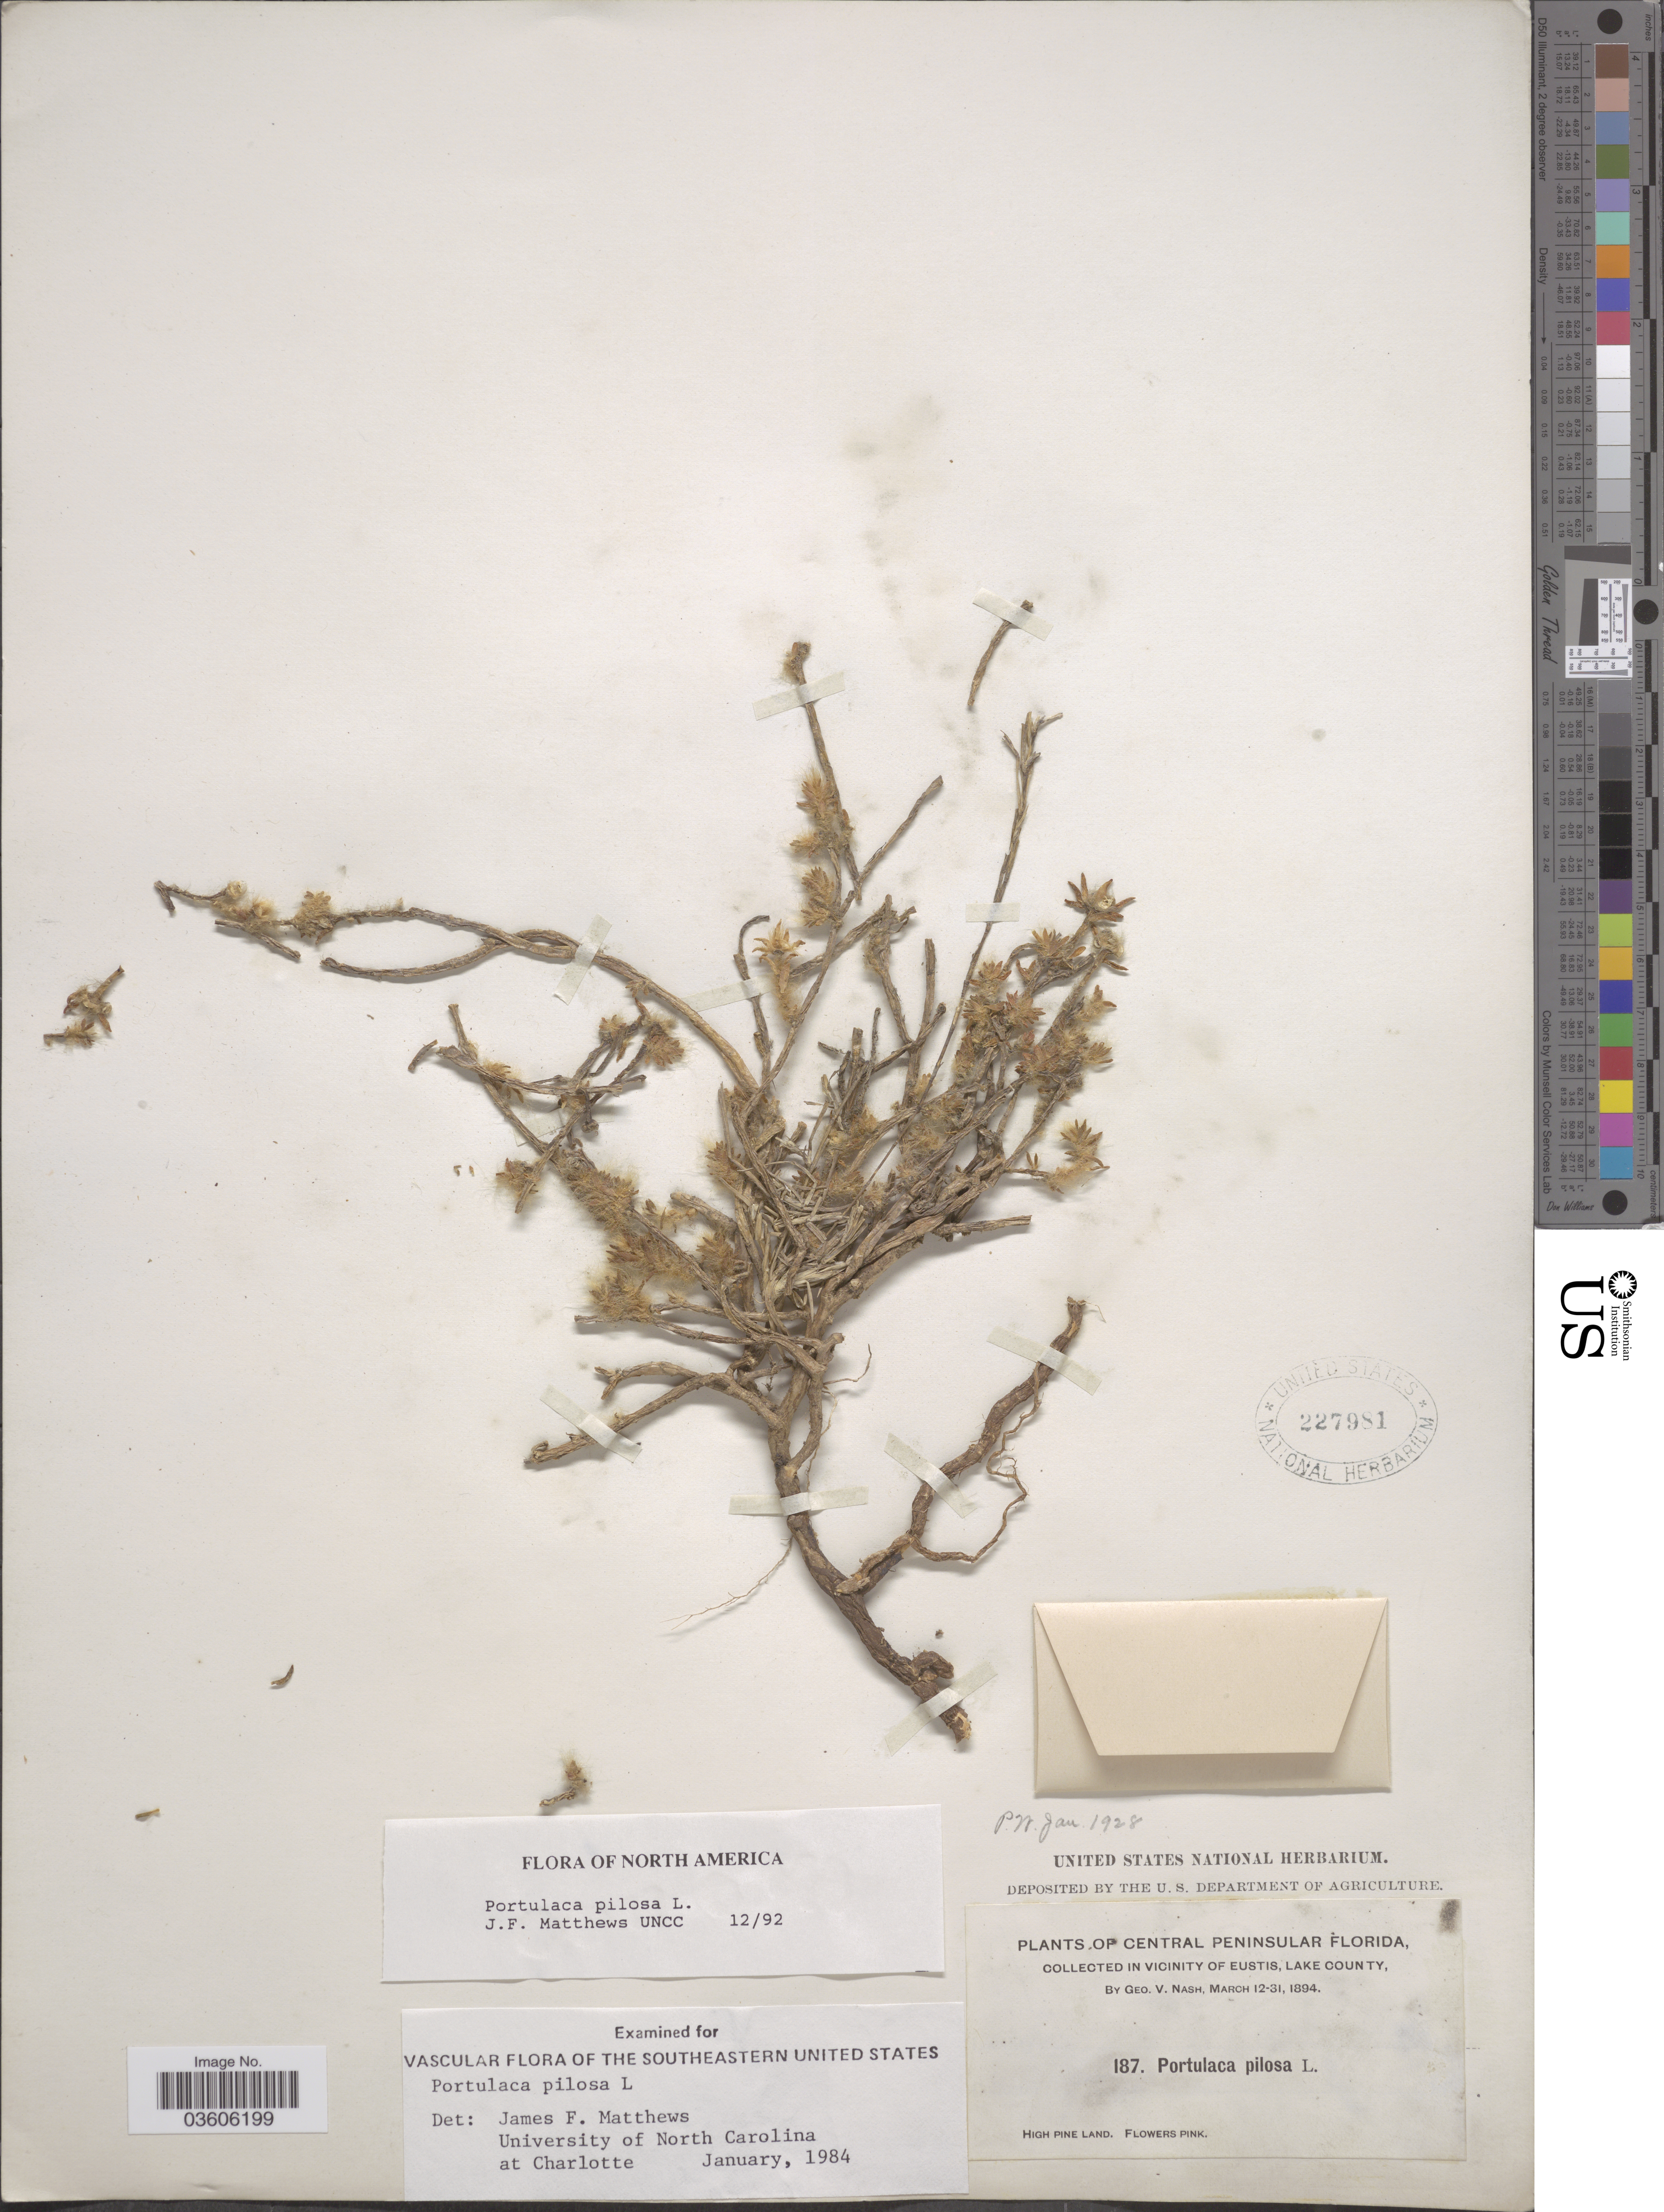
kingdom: Plantae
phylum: Tracheophyta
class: Magnoliopsida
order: Caryophyllales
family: Portulacaceae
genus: Portulaca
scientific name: Portulaca pilosa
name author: L.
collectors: G. V. Nash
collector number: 187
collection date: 1894-03-12/1894-03-31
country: United States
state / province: Florida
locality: Central Peninsular Florida. In vicinity of Eustis, Lake County. High Pine Land.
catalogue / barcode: US 227981